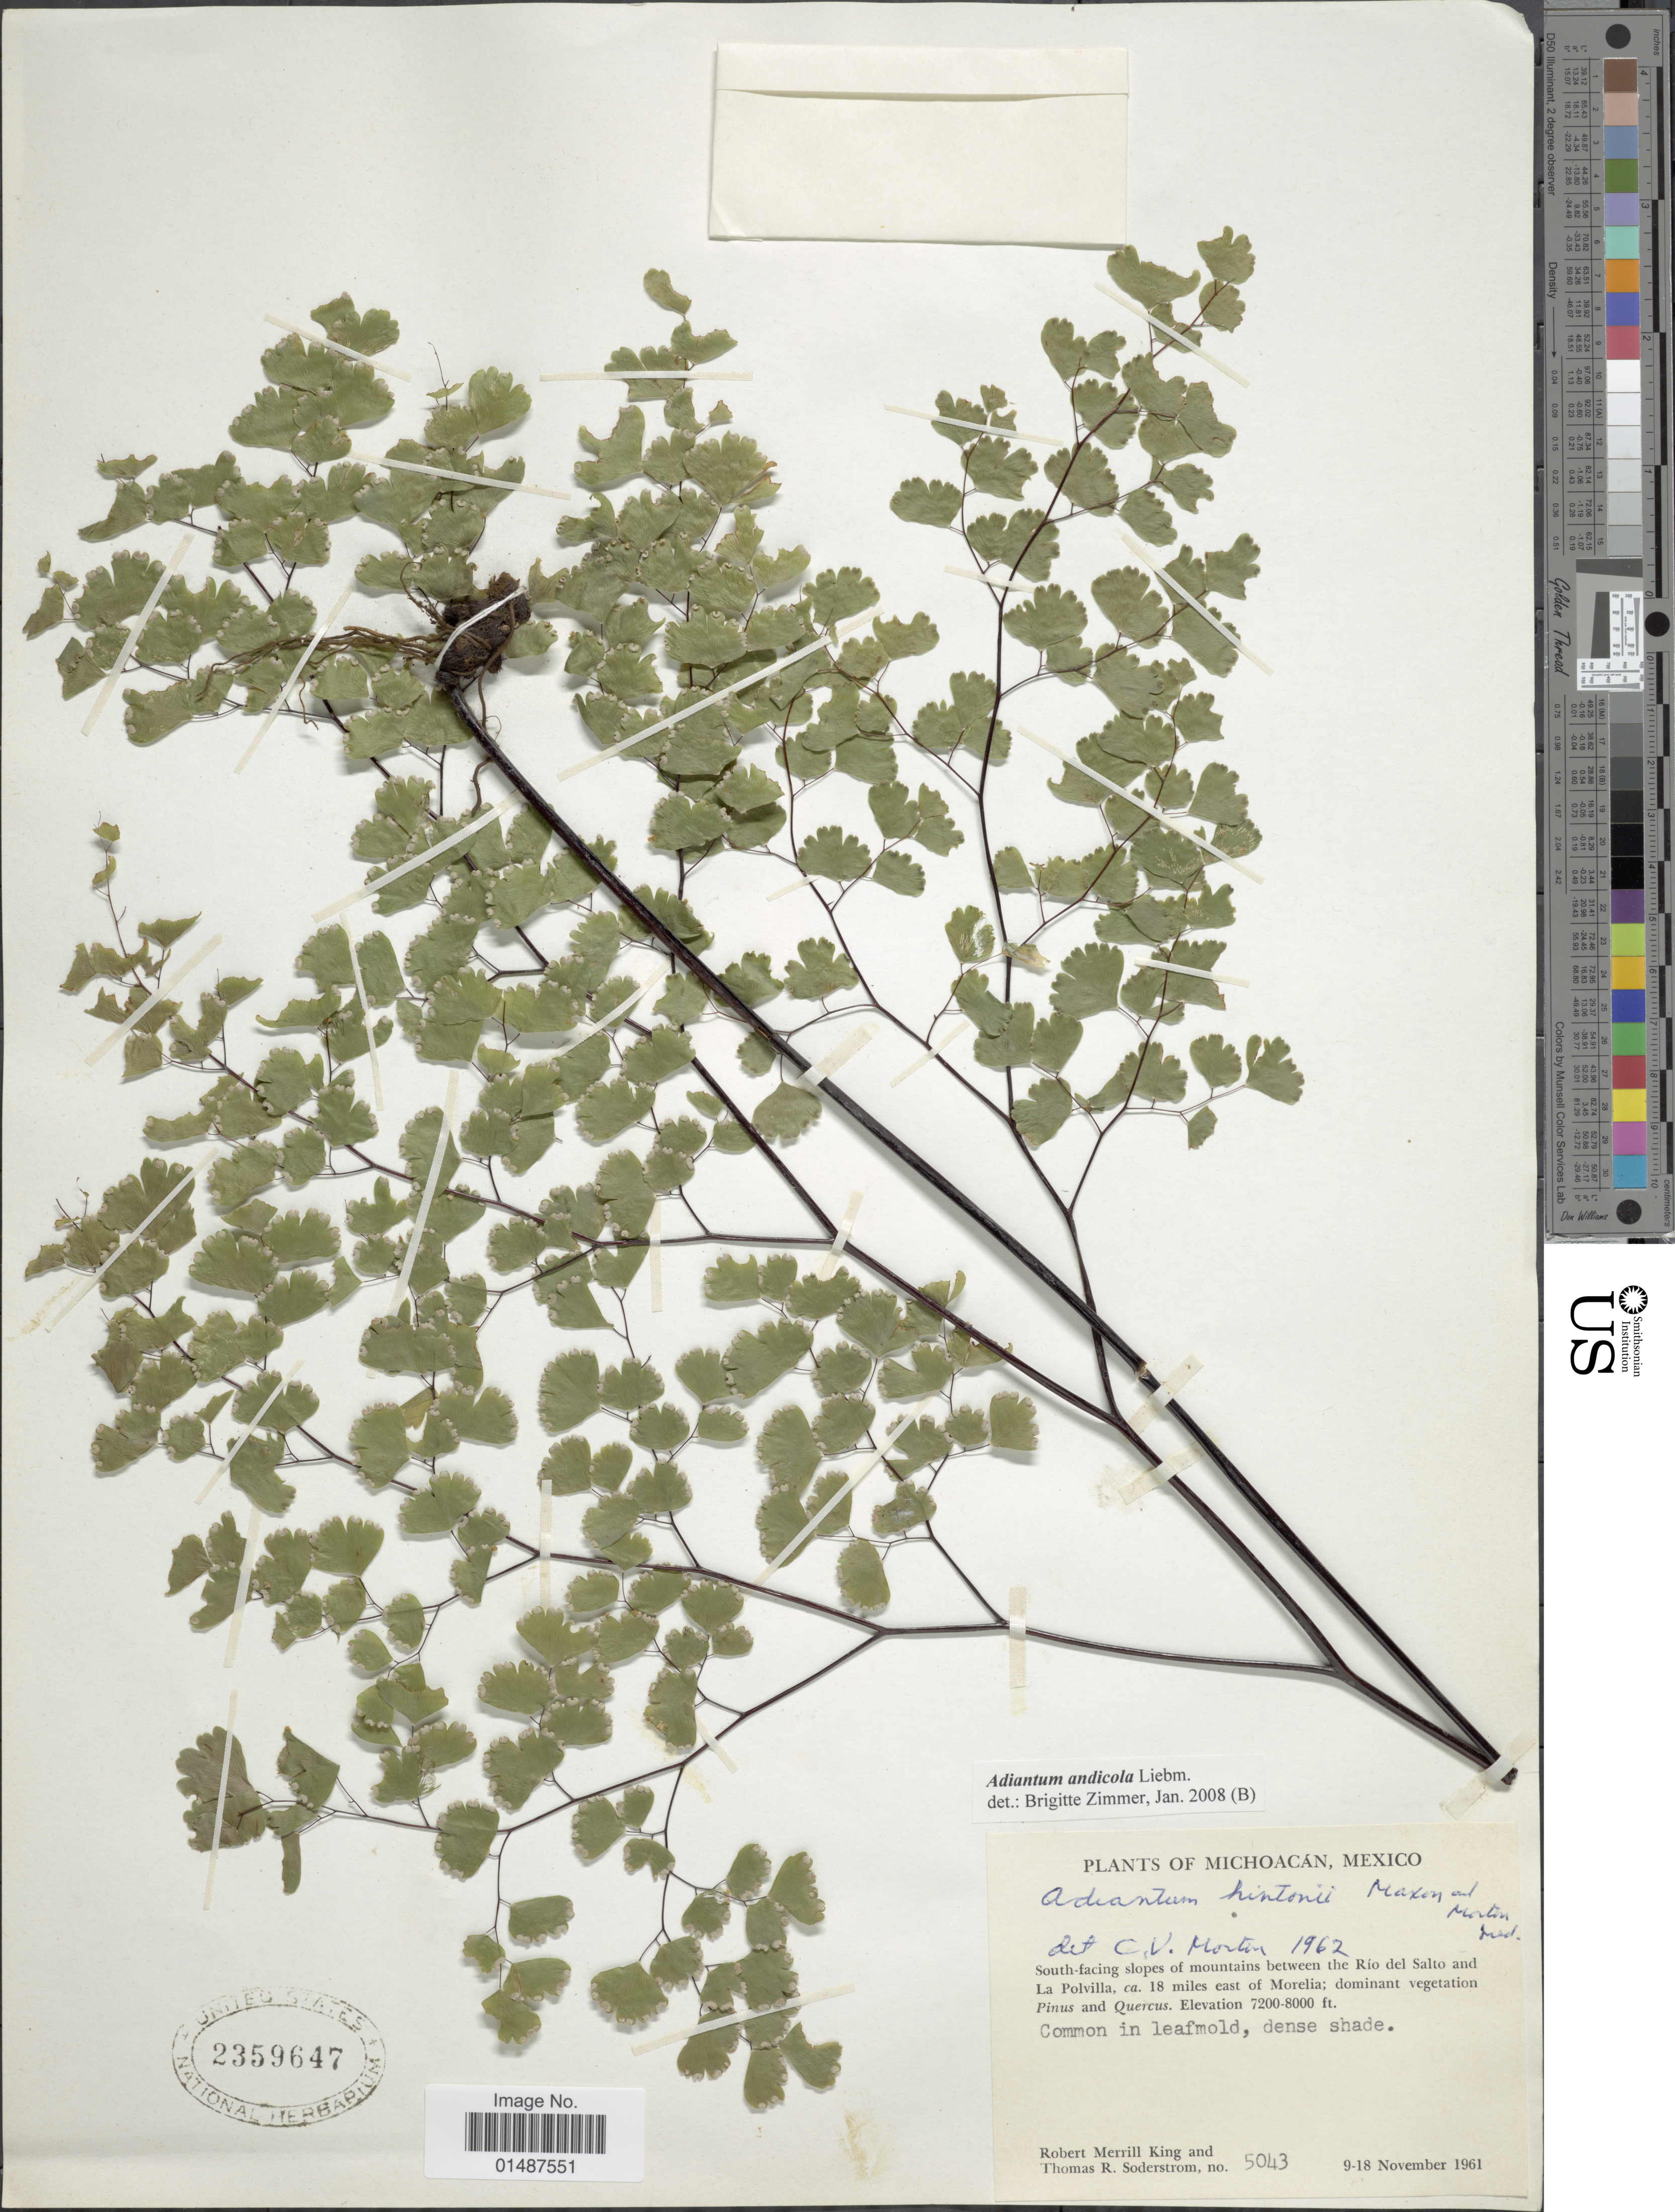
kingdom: Plantae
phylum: Tracheophyta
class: Polypodiopsida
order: Polypodiales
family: Pteridaceae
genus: Adiantum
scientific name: Adiantum andicola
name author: Liebm.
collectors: R. M. King & T. R. Soderstrom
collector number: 5043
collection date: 1961-11-09/1961-11-18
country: Mexico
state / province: Michoacán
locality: South-facing slopes of mountains between Rio del Salto and La Polvilla, ca. 18 miles east of Morelia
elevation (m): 2195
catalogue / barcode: US 2359647